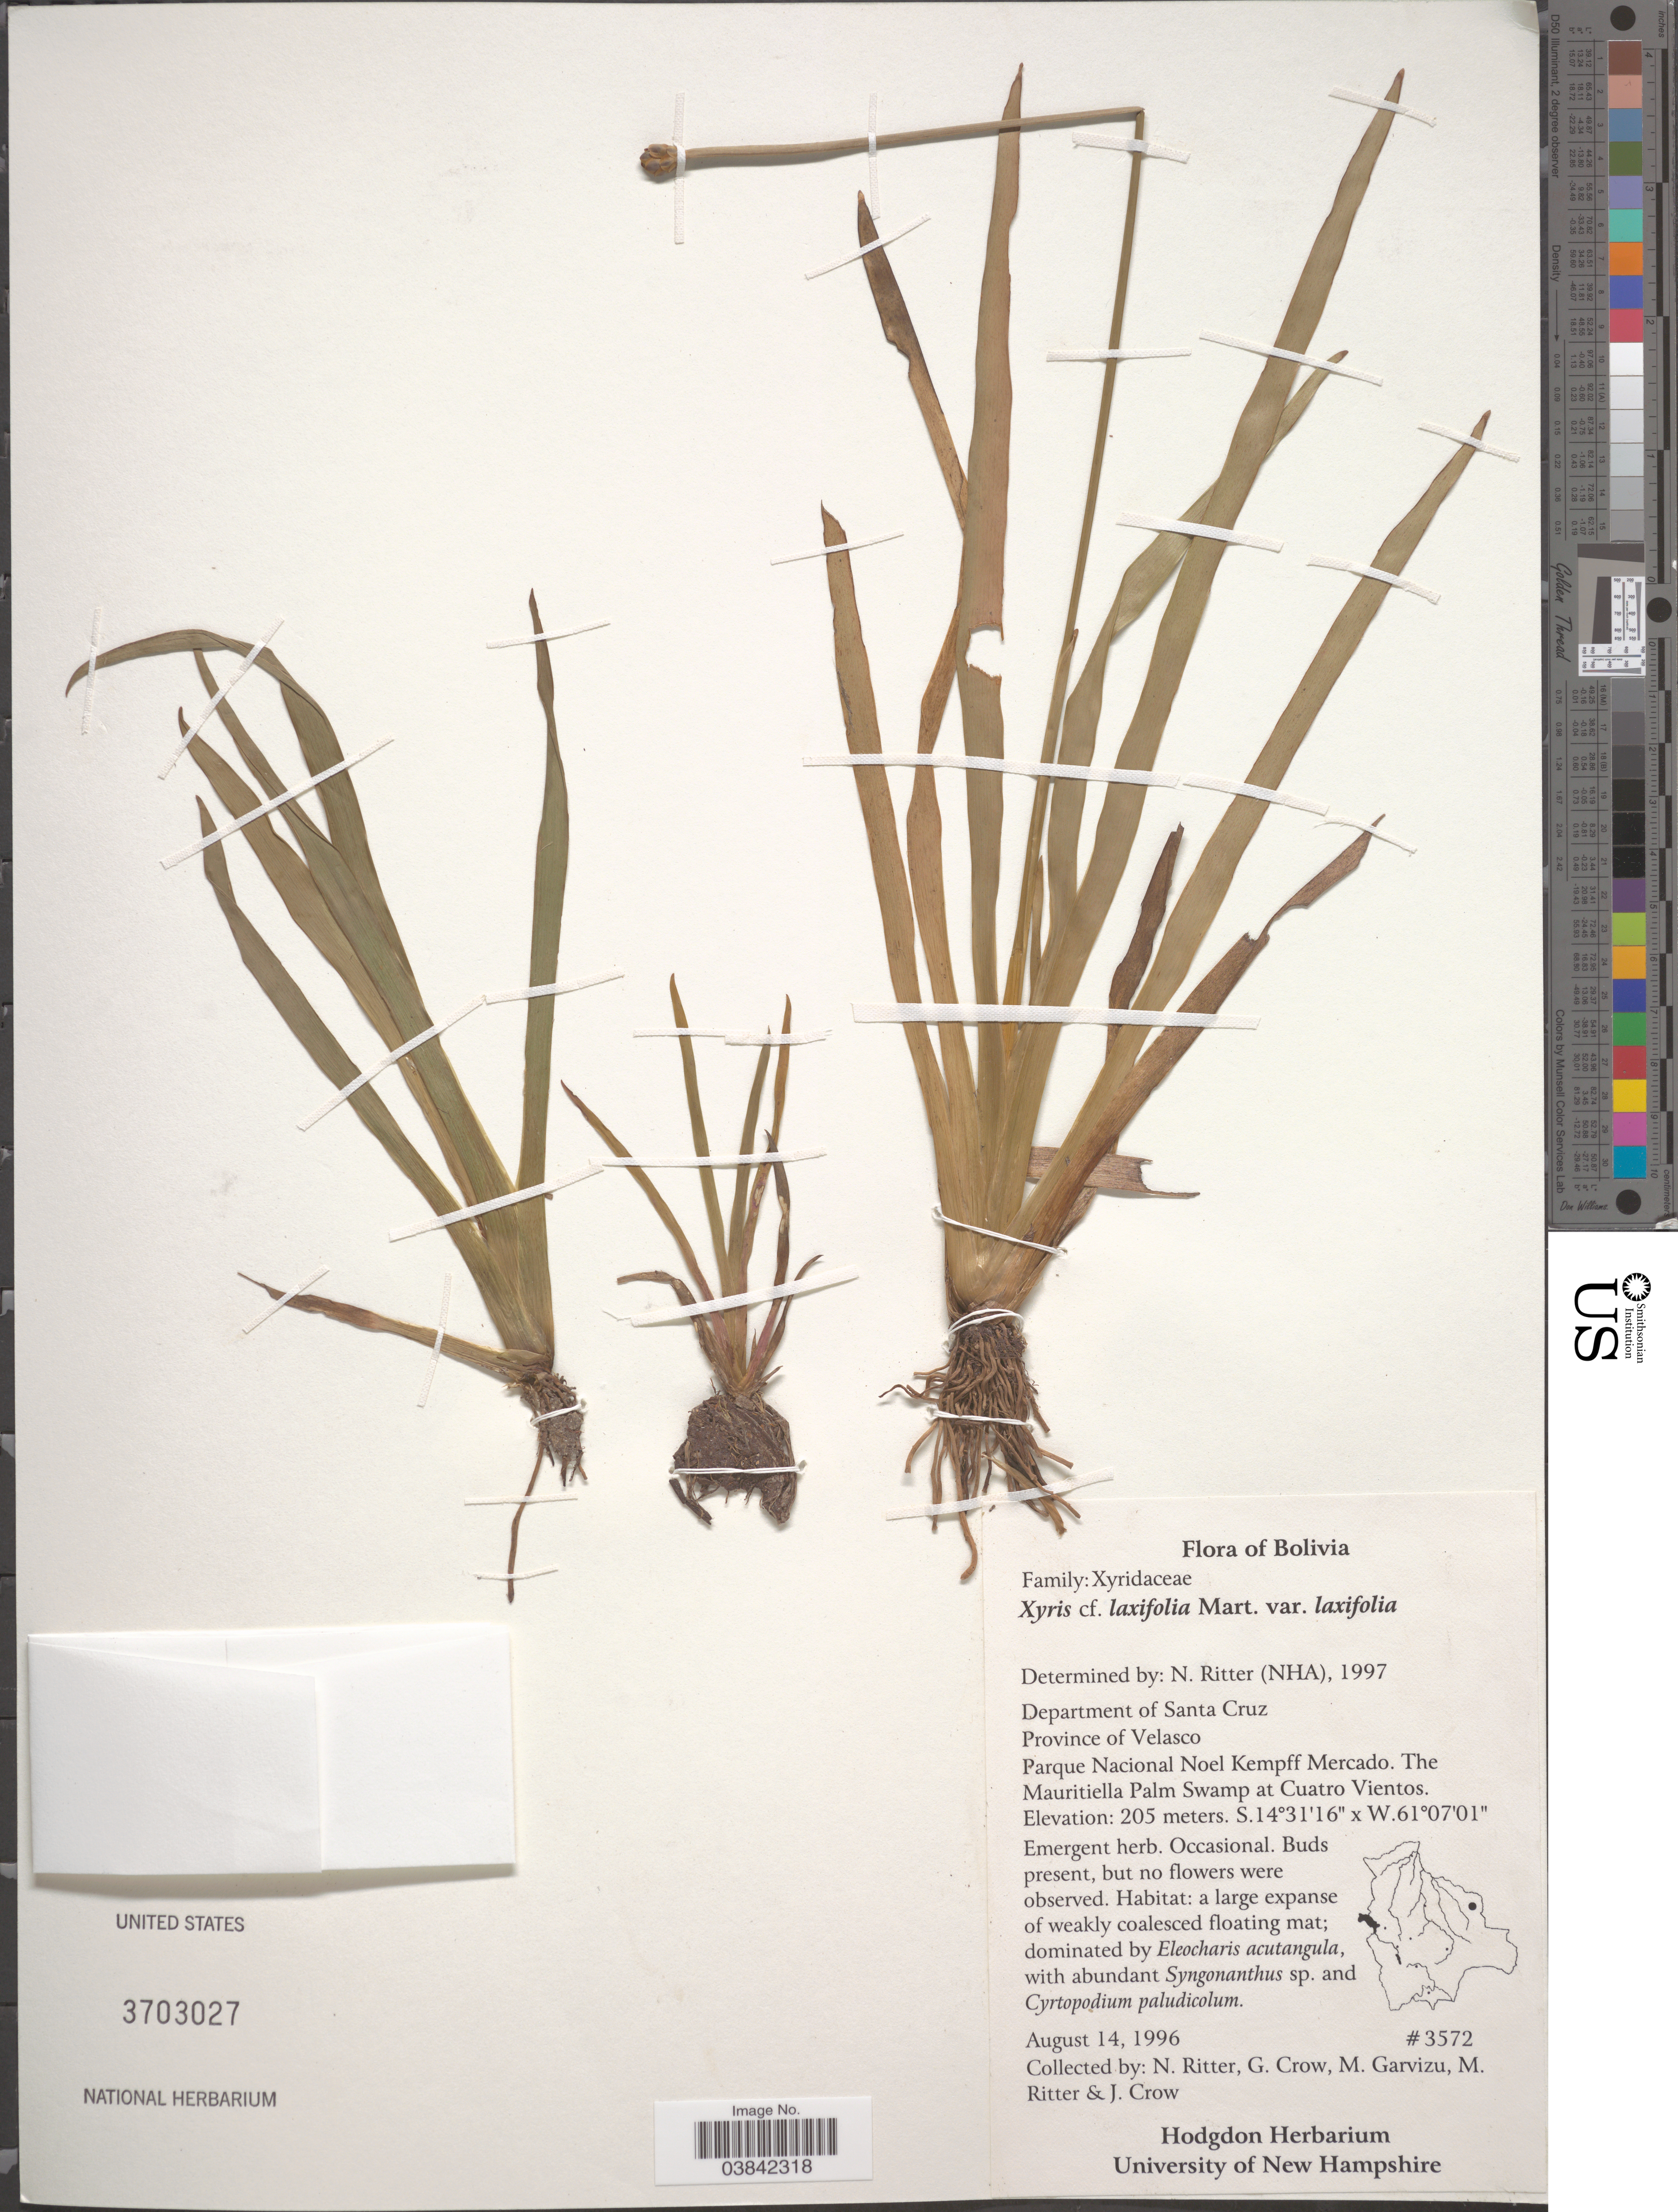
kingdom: Plantae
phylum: Tracheophyta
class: Liliopsida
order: Poales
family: Xyridaceae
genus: Xyris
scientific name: Xyris laxifolia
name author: Mart.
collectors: N. Ritter, G. Crow, M. Garvizu, M. Ritter & J. Crow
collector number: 3572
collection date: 1996-08-14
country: Bolivia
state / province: Santa Cruz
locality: Department of Santa Cruz. Province of Velasco. Parque Nacional Noel Kempff Mercado. The Mauritiella Palm Swamp at Cuatro Vientos.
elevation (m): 205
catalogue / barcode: US 3703027